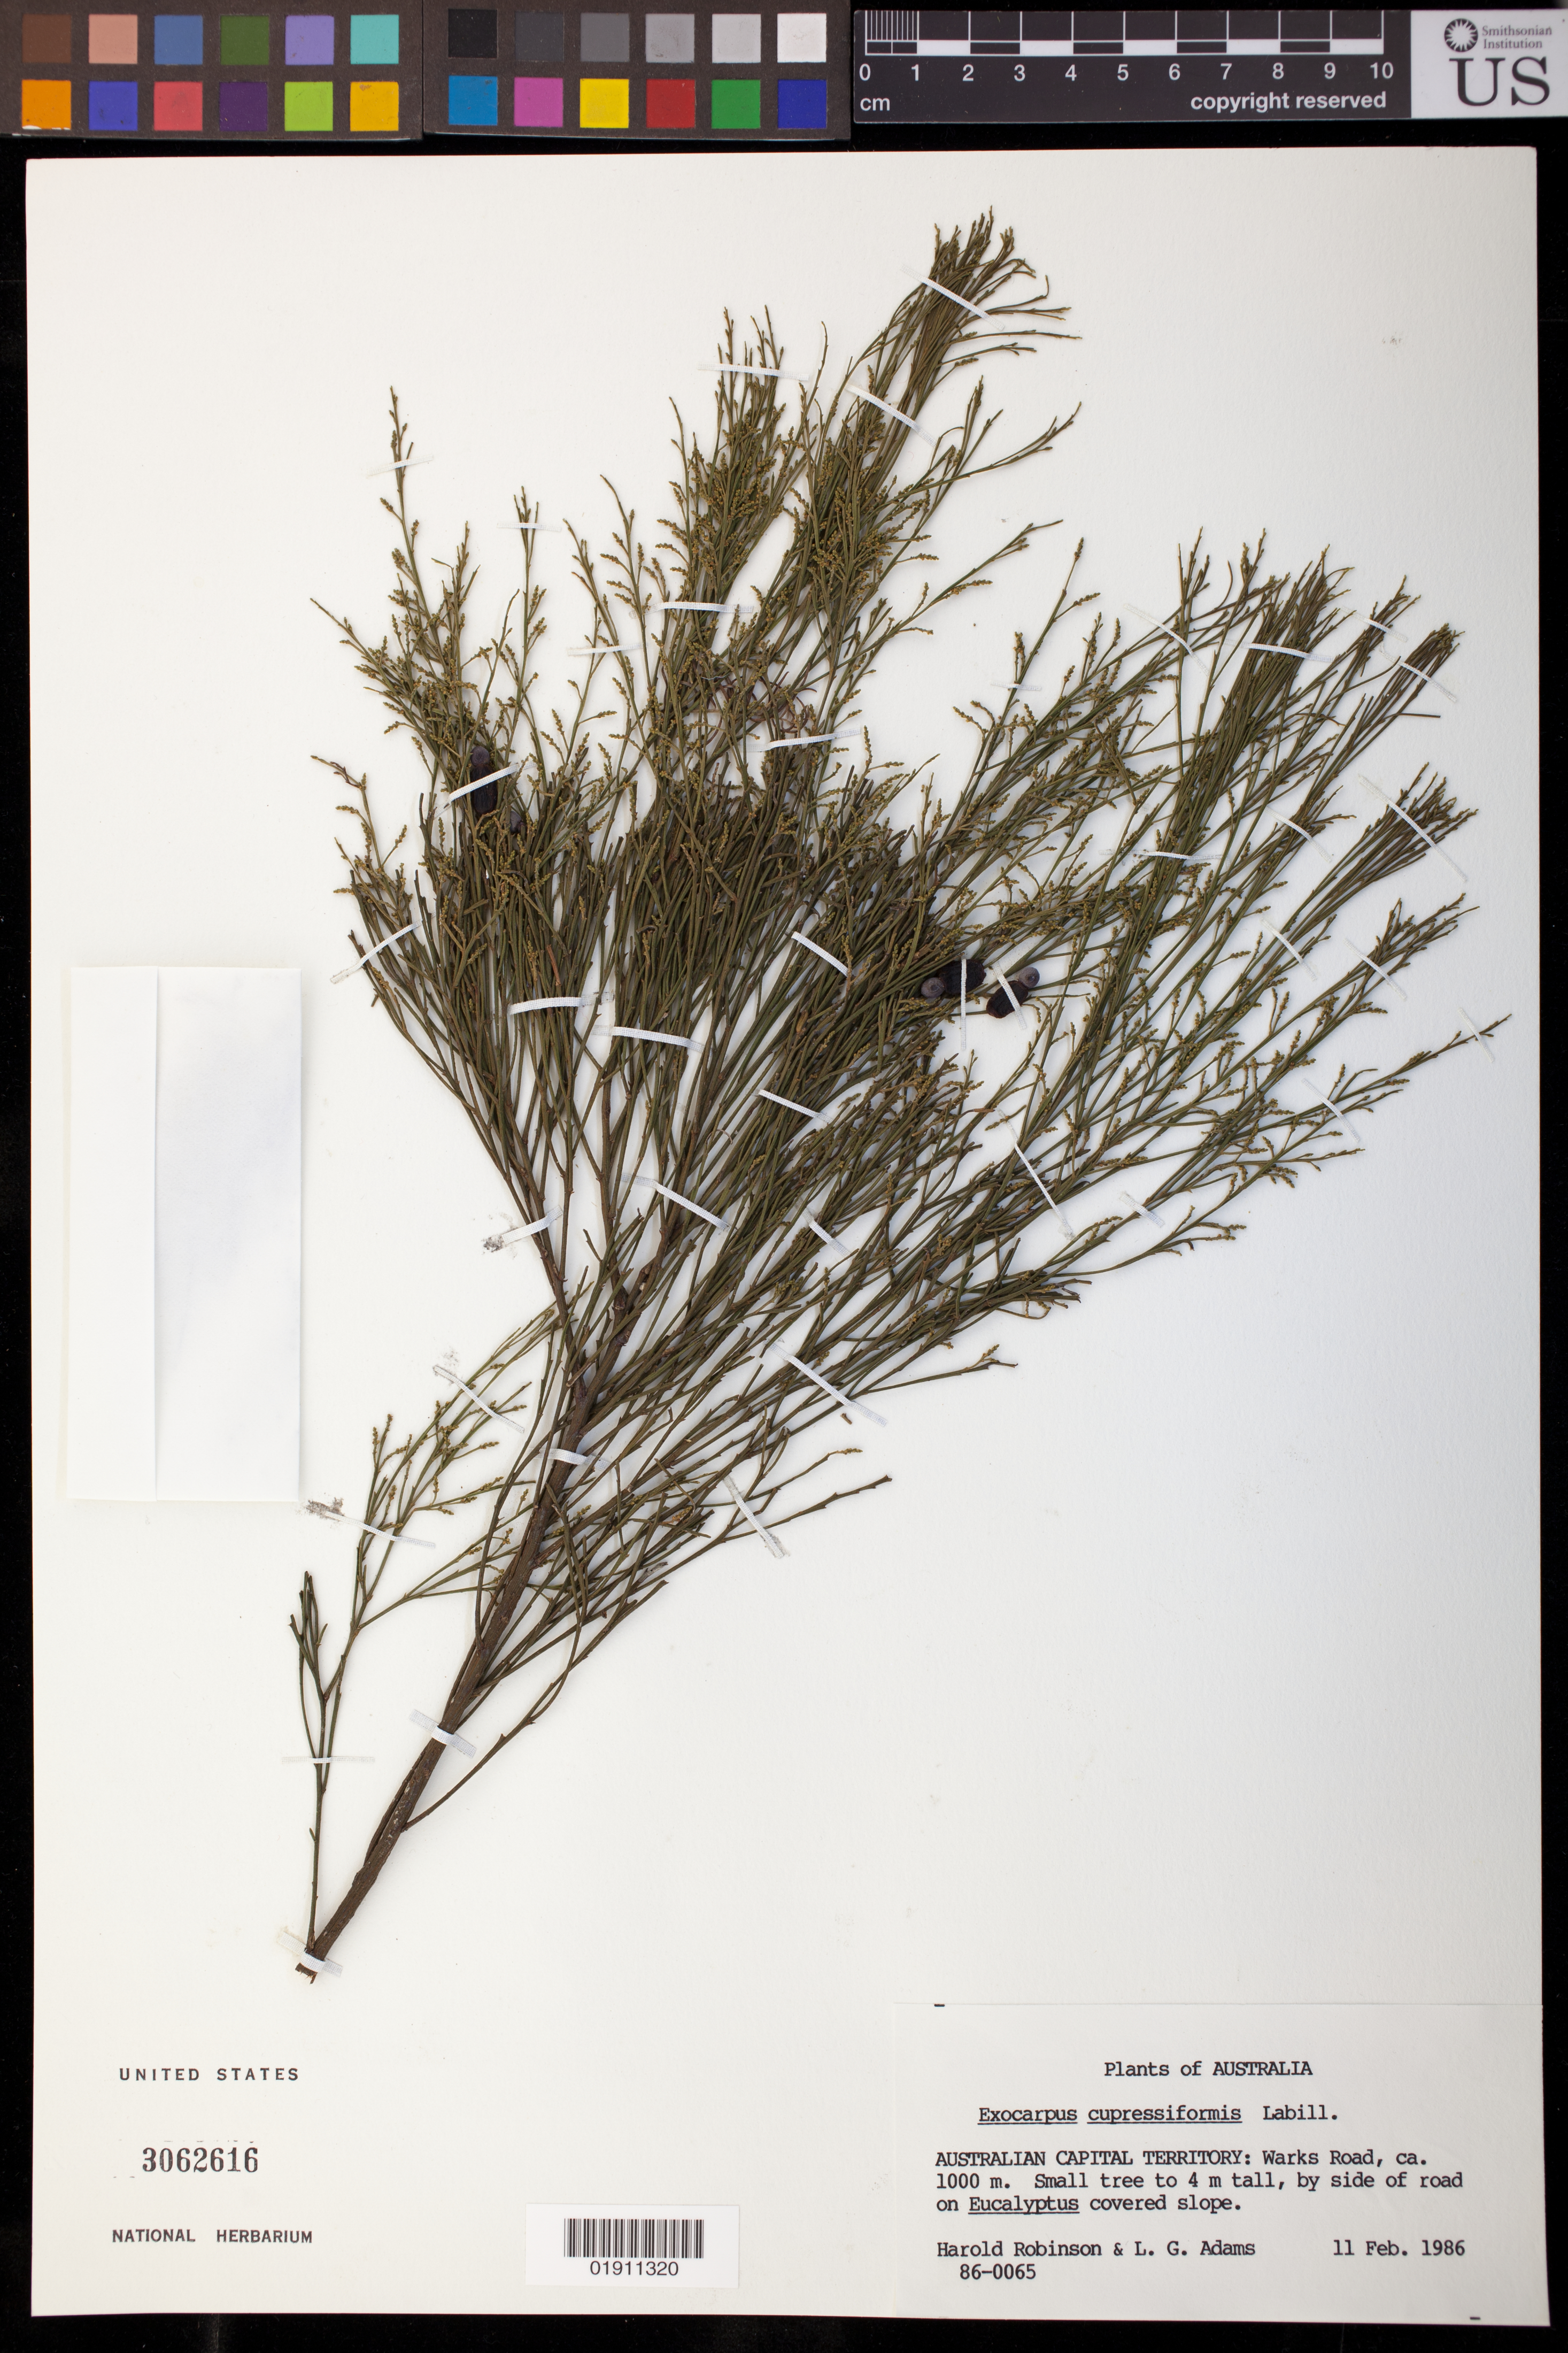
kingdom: Plantae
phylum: Tracheophyta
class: Magnoliopsida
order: Santalales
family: Santalaceae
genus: Exocarpos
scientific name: Exocarpos cupressiformis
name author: Labill.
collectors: H. Robinson & L. G. Adams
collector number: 86-0065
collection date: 1986-02-11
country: Australia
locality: Warks Road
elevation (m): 1000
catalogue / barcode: US 3062616